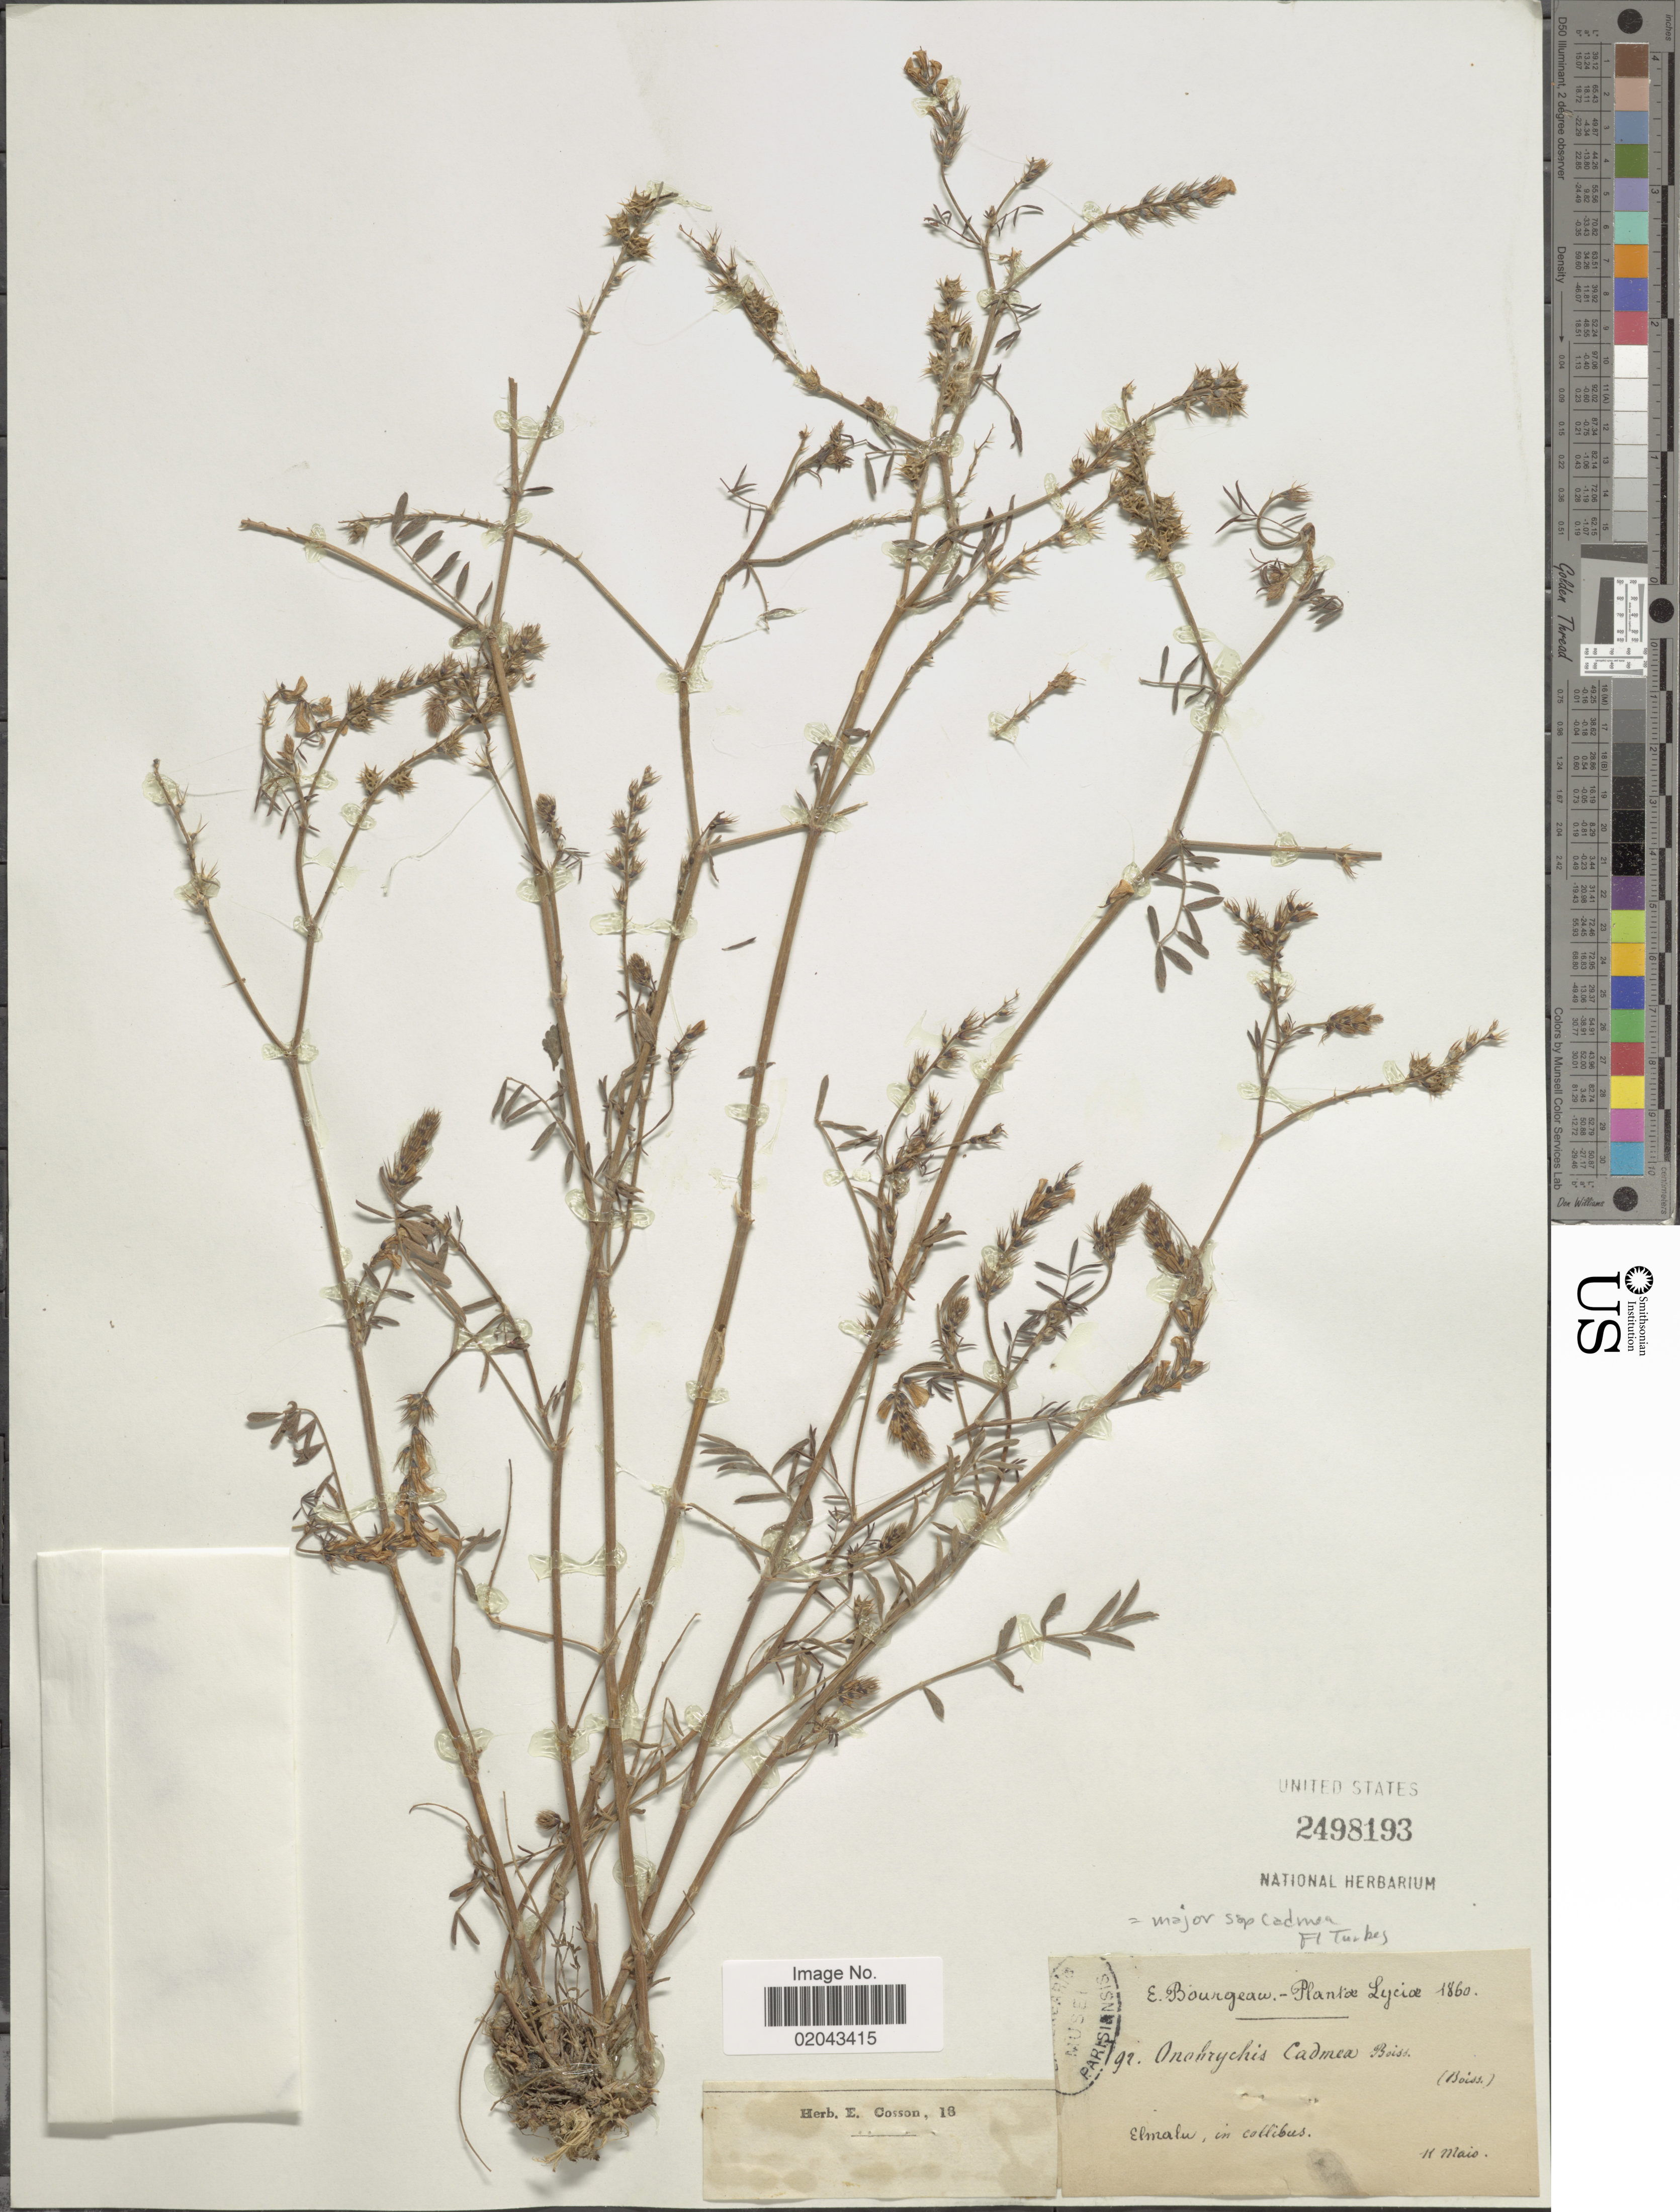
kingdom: Plantae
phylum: Tracheophyta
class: Magnoliopsida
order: Fabales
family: Fabaceae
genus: Onobrychis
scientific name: Onobrychis major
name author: (Boiss.) Hand.-Mazz.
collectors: E. Bourgeau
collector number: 92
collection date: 1860-05-11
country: Turkey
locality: Lyciae, Elmalu, in collibus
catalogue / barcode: US 2498193